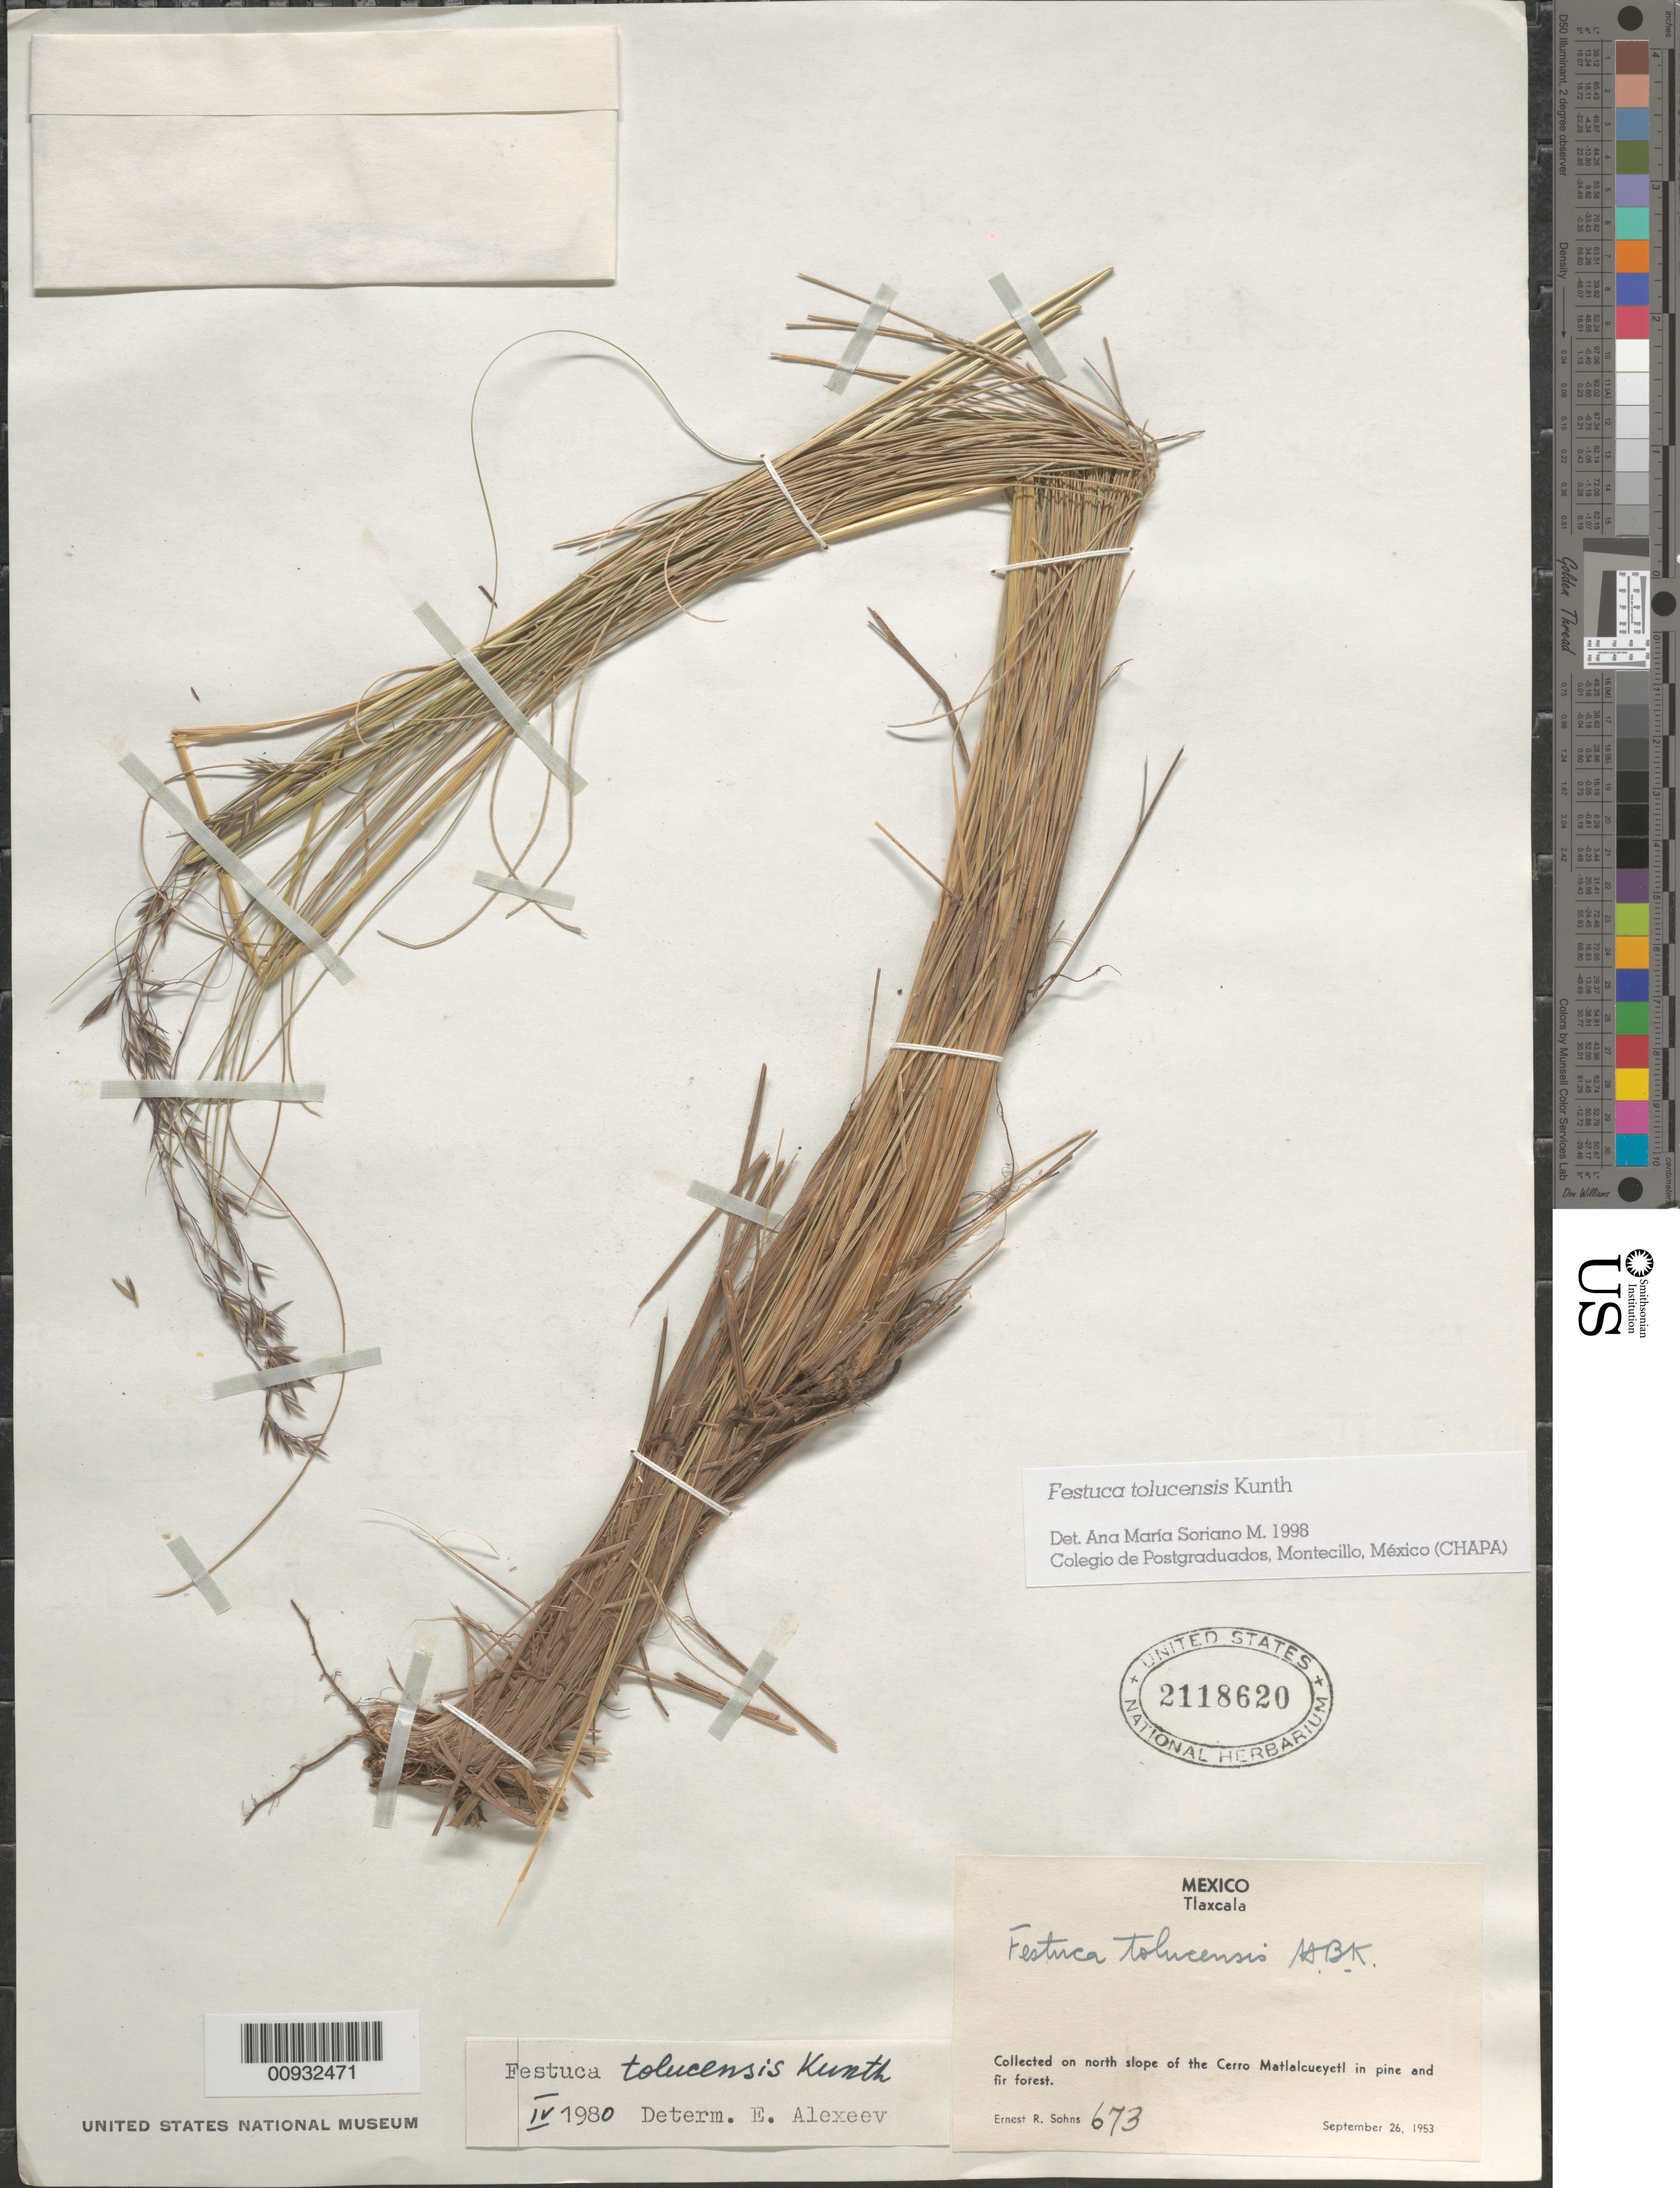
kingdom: Plantae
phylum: Tracheophyta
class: Liliopsida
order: Poales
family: Poaceae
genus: Festuca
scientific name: Festuca tolucensis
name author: Kunth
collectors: E. R. Sohns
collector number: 673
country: Mexico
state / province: Tlaxcala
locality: Cerro Matlalcueyetl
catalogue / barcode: US 2118620